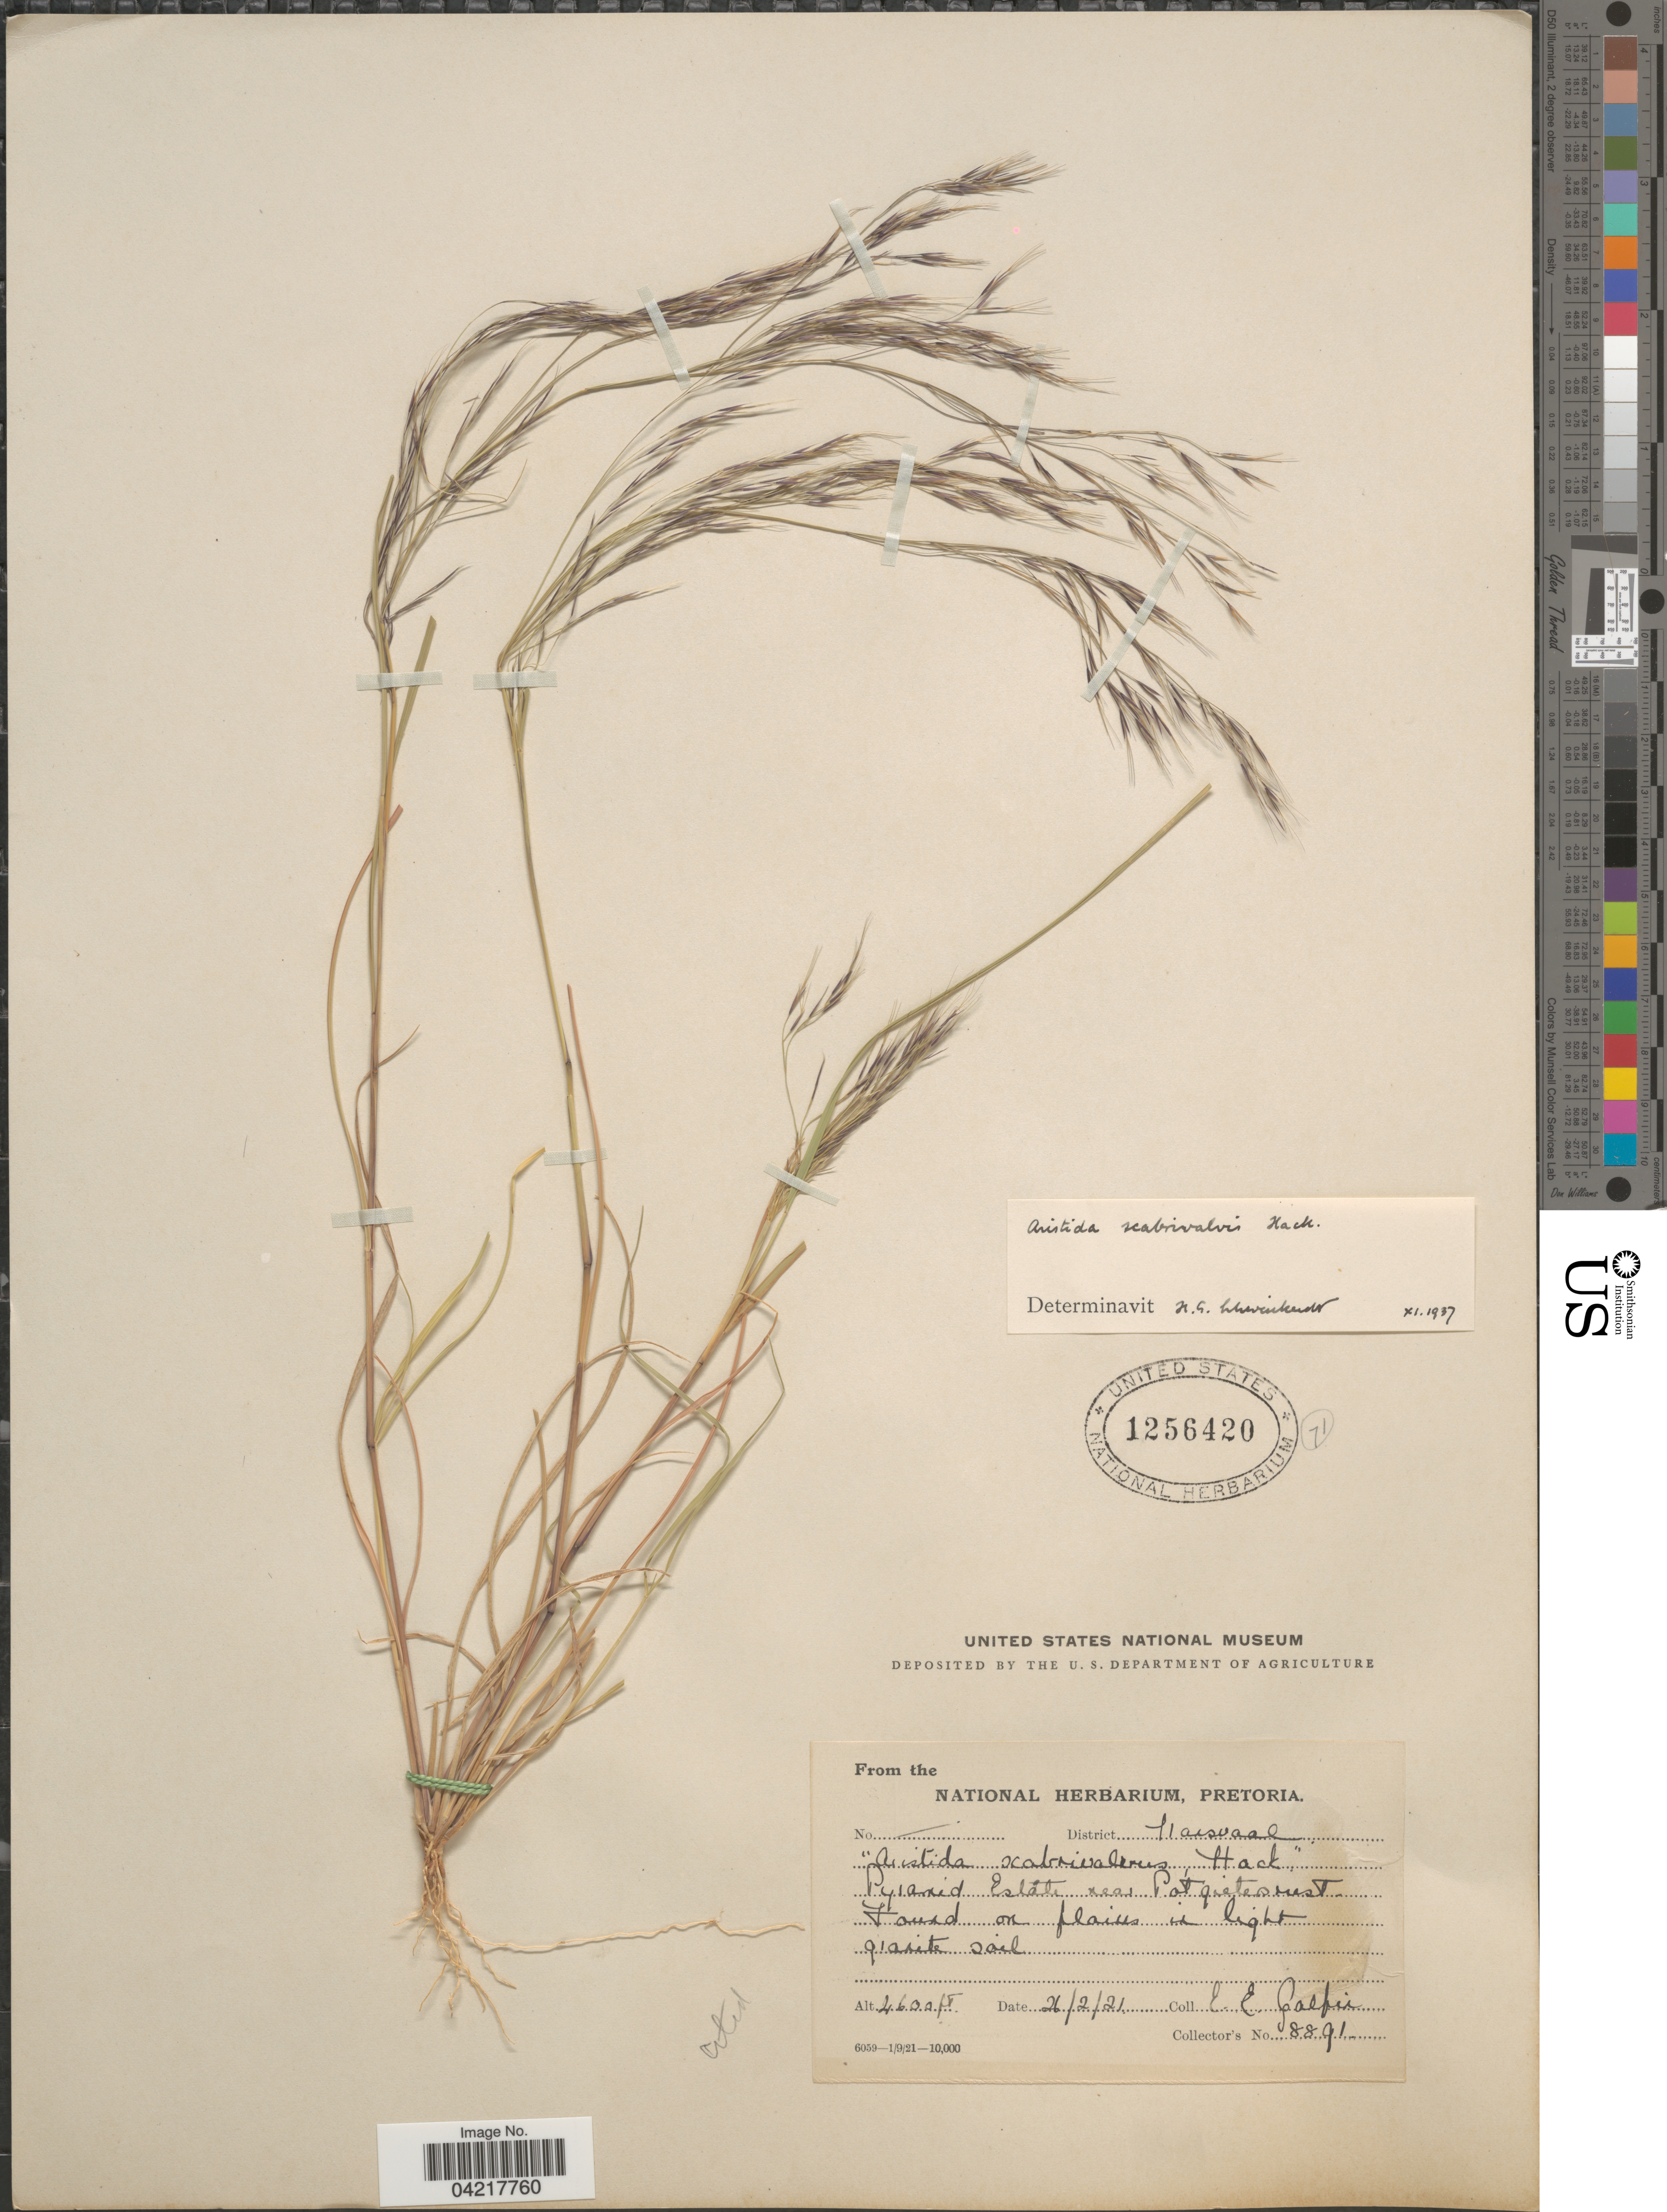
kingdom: Plantae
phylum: Tracheophyta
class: Liliopsida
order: Poales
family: Poaceae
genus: Aristida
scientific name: Aristida scabrivalvis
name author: Hack.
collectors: E. Galpin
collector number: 8891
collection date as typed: Transcribed d/m/y: 26/2/21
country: South Africa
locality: District Transvaal. Pyramid Estate near Potgietersrust. Sand on plains in light granite soil.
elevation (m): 1402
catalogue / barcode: US 1256420